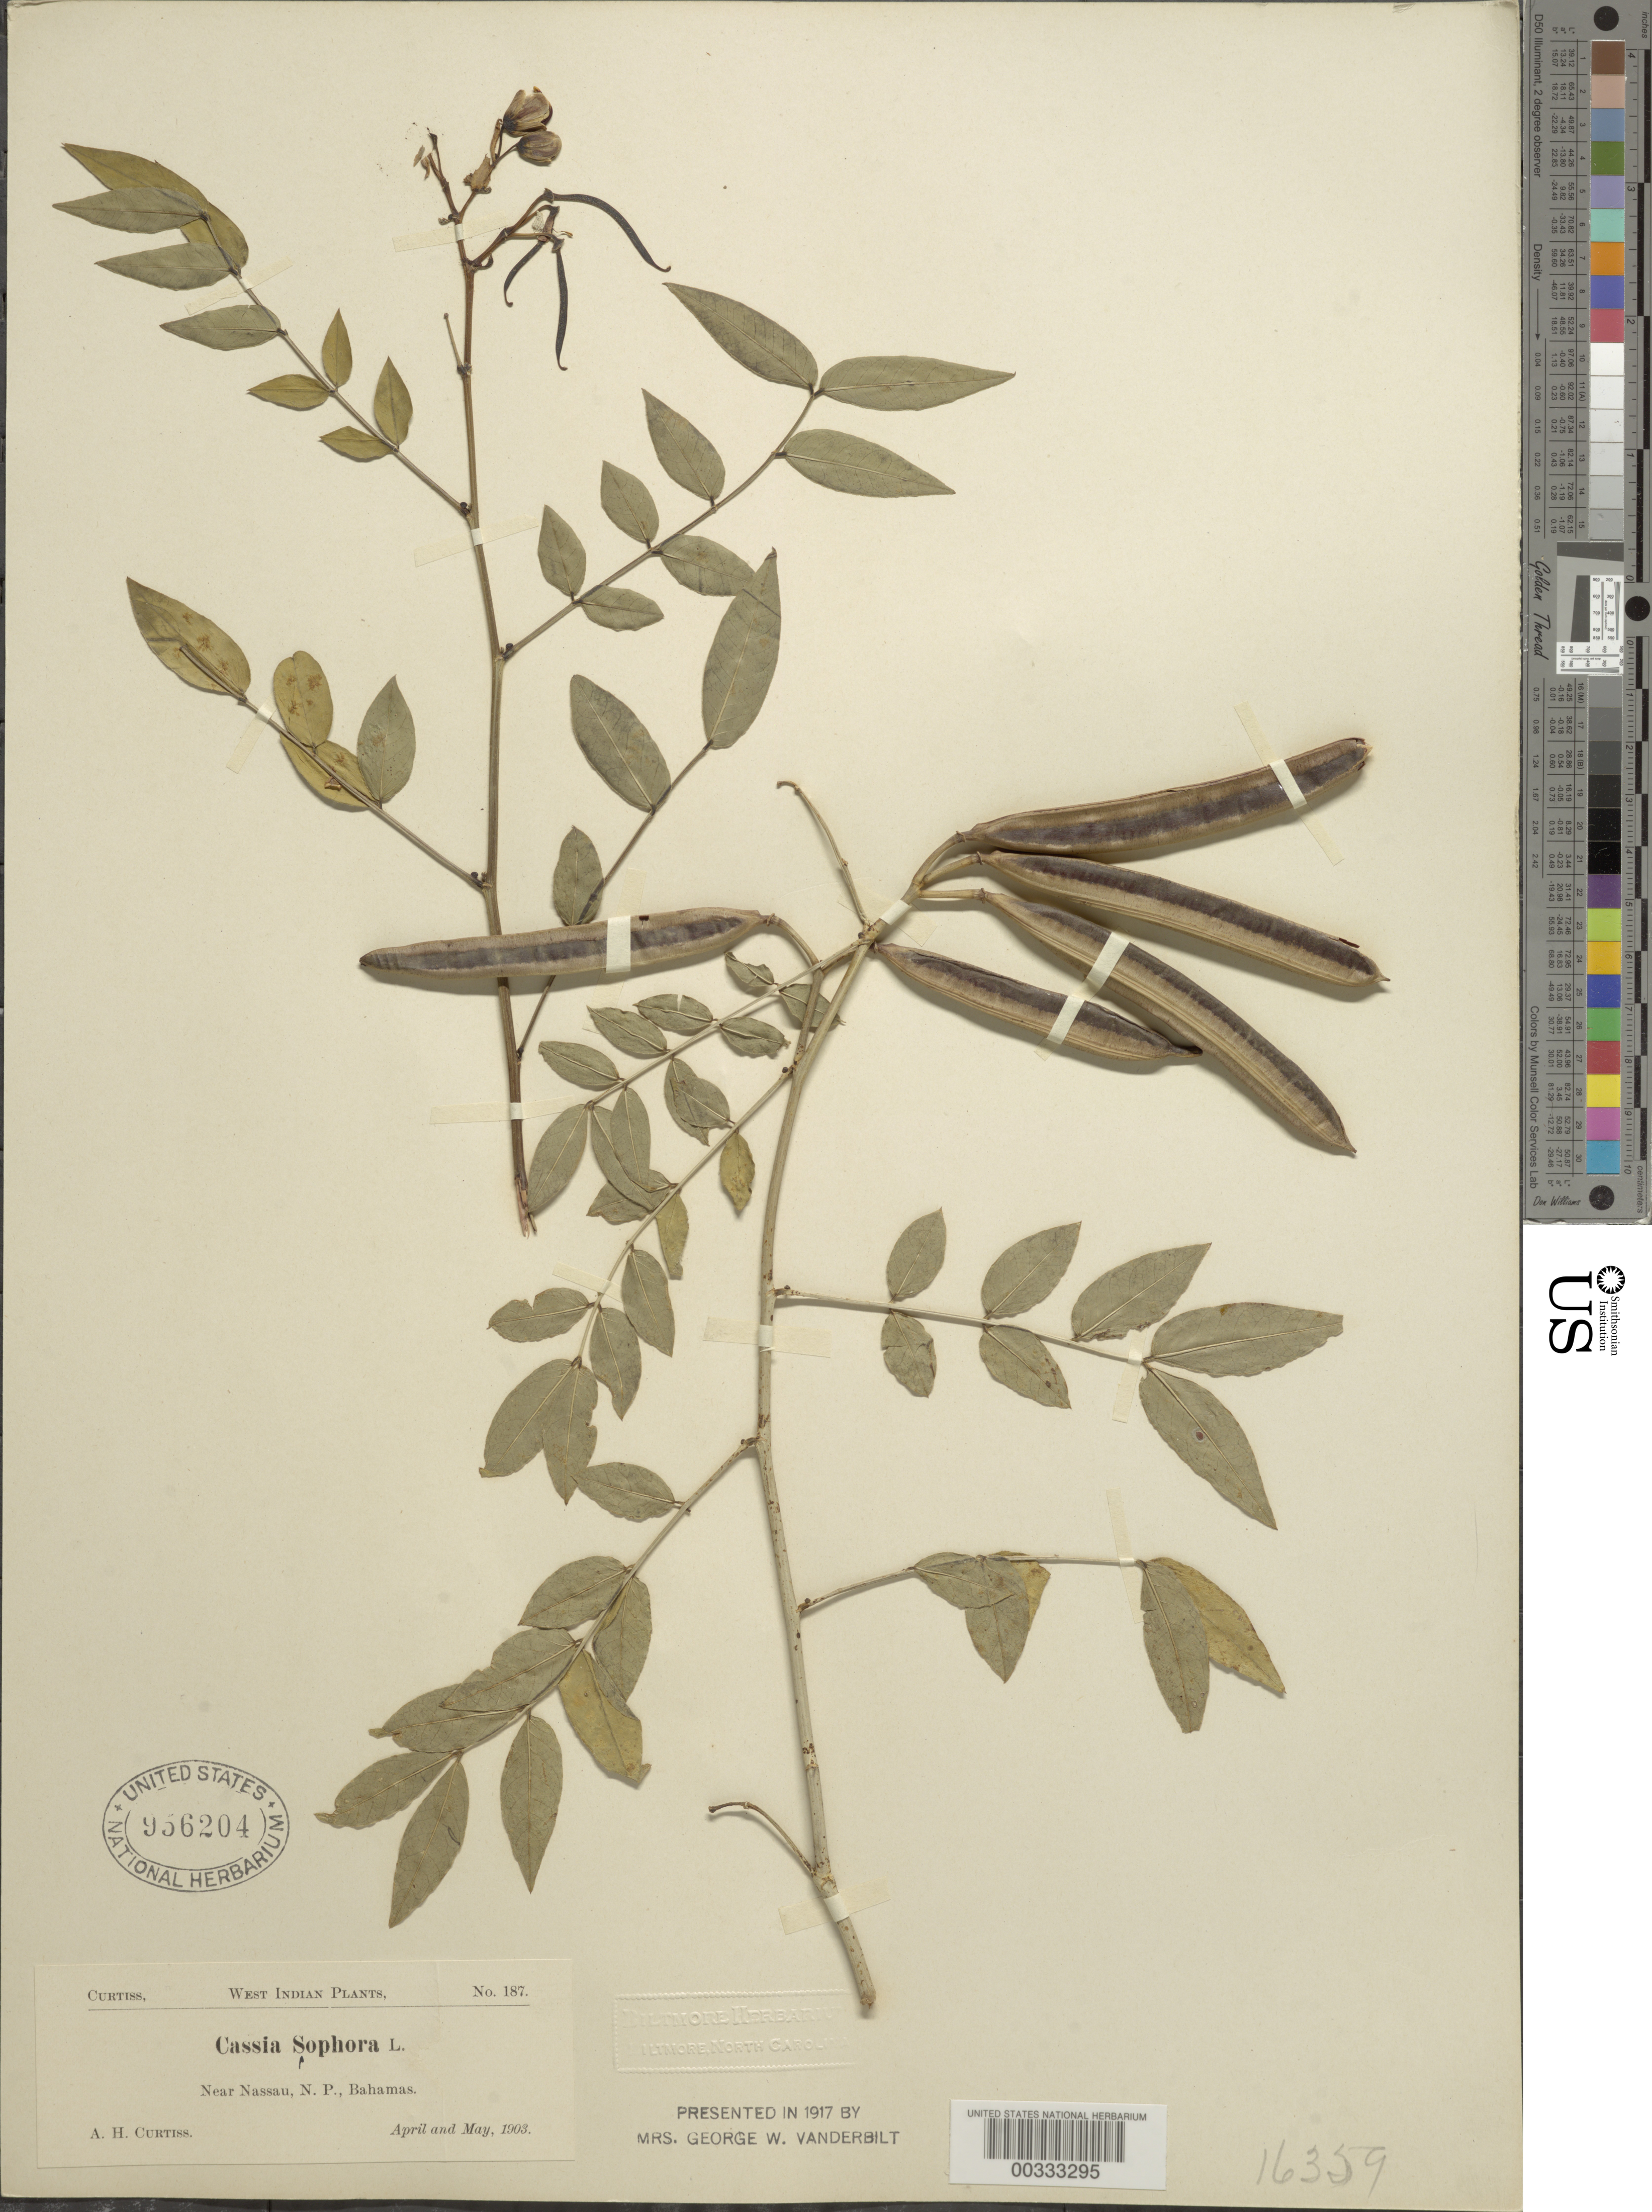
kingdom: Plantae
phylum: Tracheophyta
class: Magnoliopsida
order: Fabales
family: Fabaceae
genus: Senna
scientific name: Senna sophera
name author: (L.) Roxb.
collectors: A. H. Curtiss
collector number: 187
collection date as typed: Apr 1903 and -- May 1903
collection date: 1903-04,1903-05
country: Bahamas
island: New Providence Island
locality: Near nassau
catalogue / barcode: US 956204